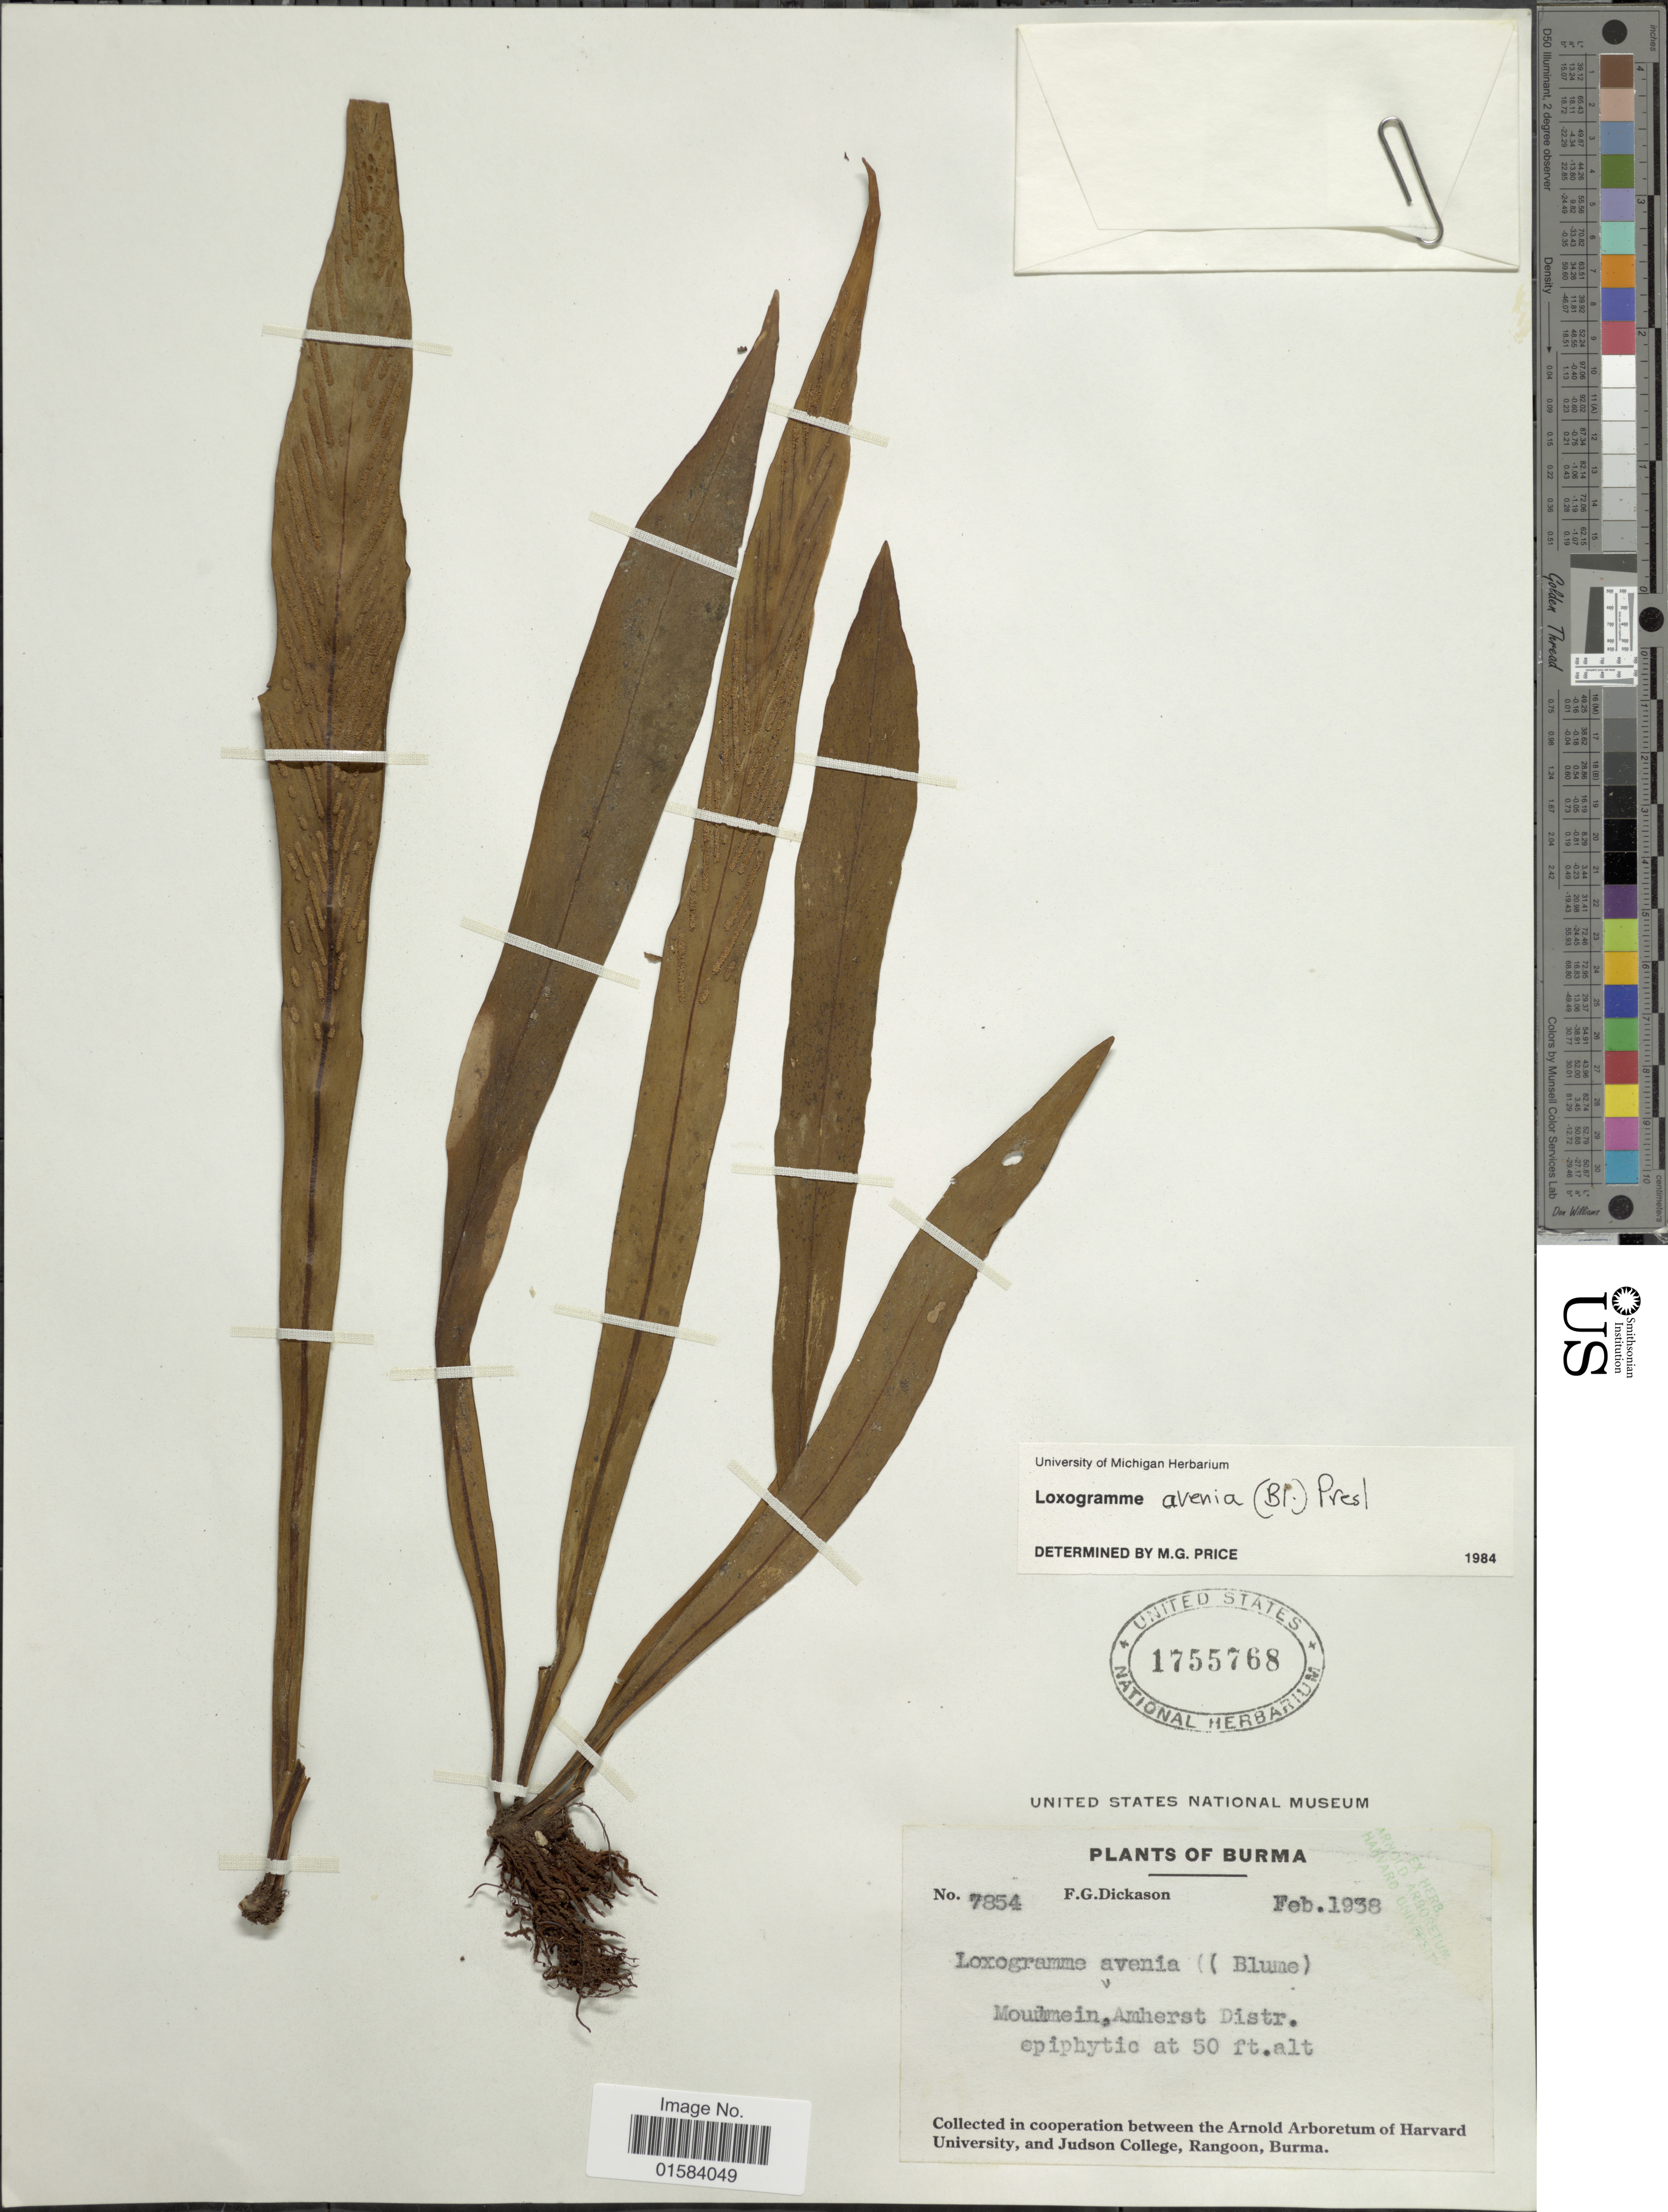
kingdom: Plantae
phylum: Tracheophyta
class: Polypodiopsida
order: Polypodiales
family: Polypodiaceae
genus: Loxogramme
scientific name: Loxogramme avenia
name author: (Blume) C. Presl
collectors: F. Dickason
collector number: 7854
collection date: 1938-02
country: Myanmar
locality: Burma, Mouthmein, Amherst Distr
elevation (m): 15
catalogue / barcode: US 1755768